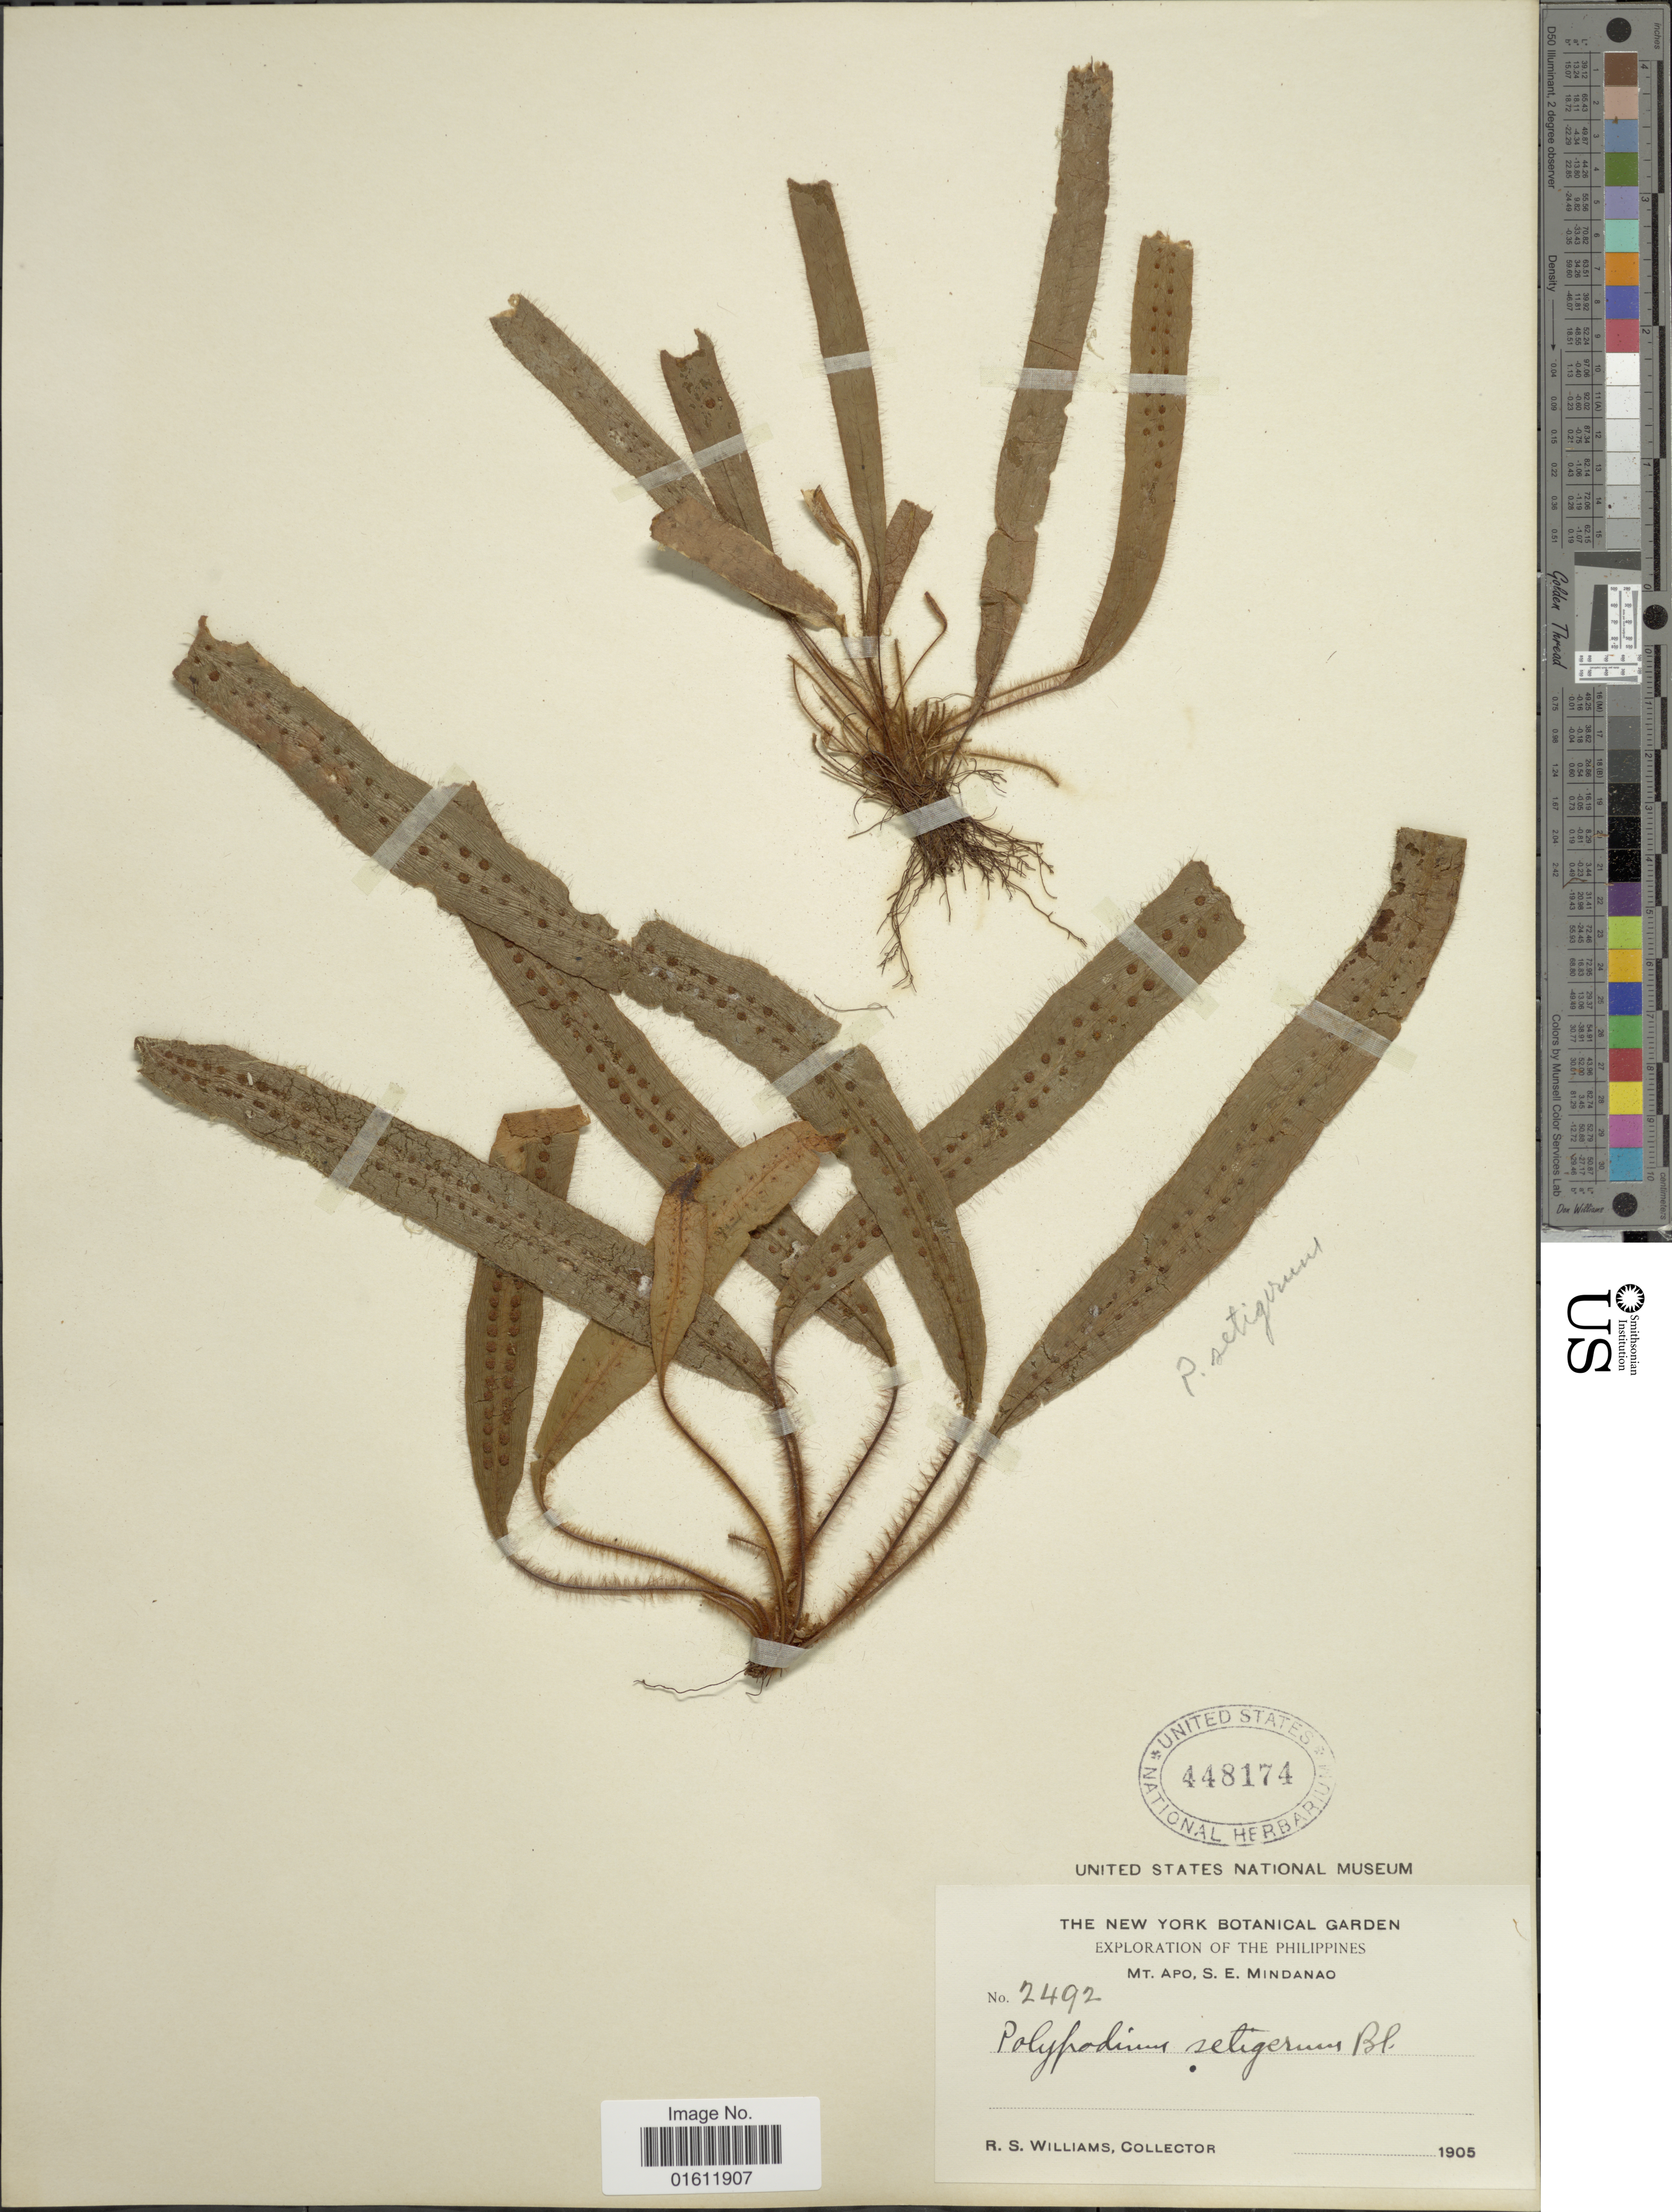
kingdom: Plantae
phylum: Tracheophyta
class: Polypodiopsida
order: Polypodiales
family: Polypodiaceae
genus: Radiogrammitis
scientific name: Radiogrammitis setigera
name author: (Blume) Parris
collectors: R. S. Williams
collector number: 2492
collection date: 1905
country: Philippines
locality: Mt. Apo, S.E. Mindanao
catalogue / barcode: US 448174